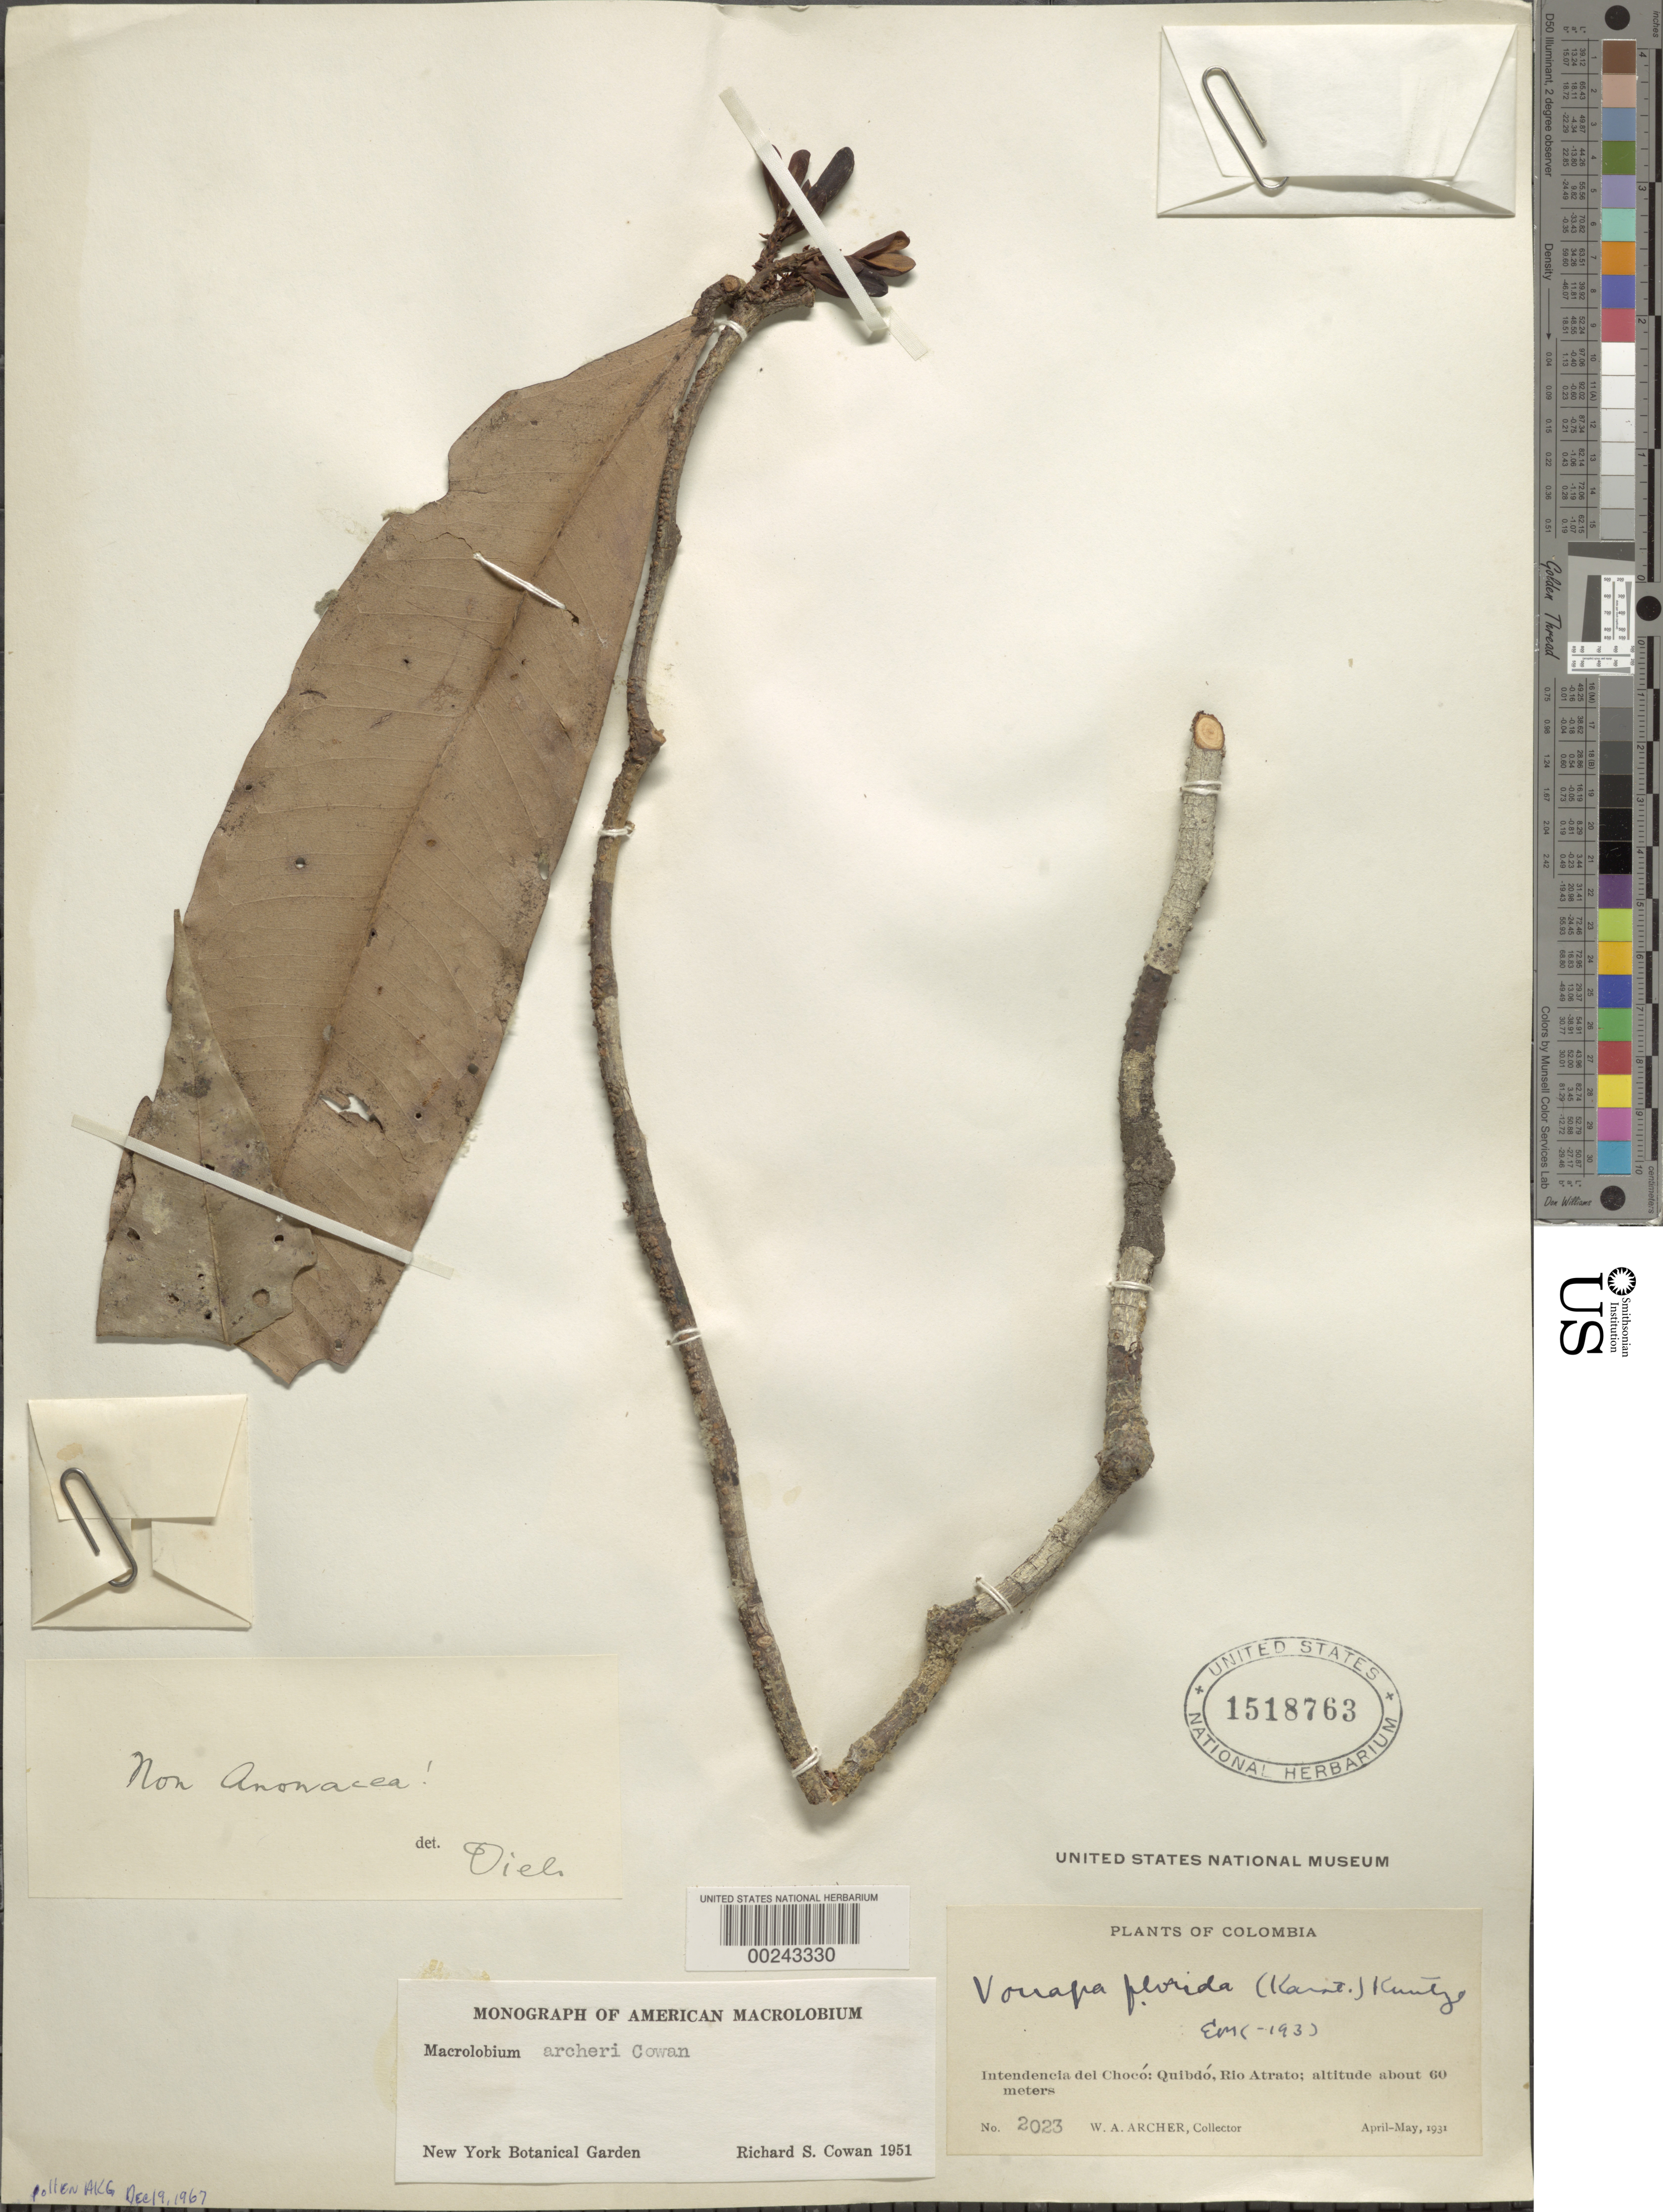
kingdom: Plantae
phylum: Tracheophyta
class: Magnoliopsida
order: Fabales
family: Fabaceae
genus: Macrolobium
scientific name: Macrolobium archeri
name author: R.S. Cowan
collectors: W. A. Archer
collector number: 2023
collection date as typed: Apr 1931 to -- May 1931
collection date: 1931-04/1931-05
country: Colombia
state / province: Chocó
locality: Quibdo, Rio Atrato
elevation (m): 120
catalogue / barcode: US 1518763